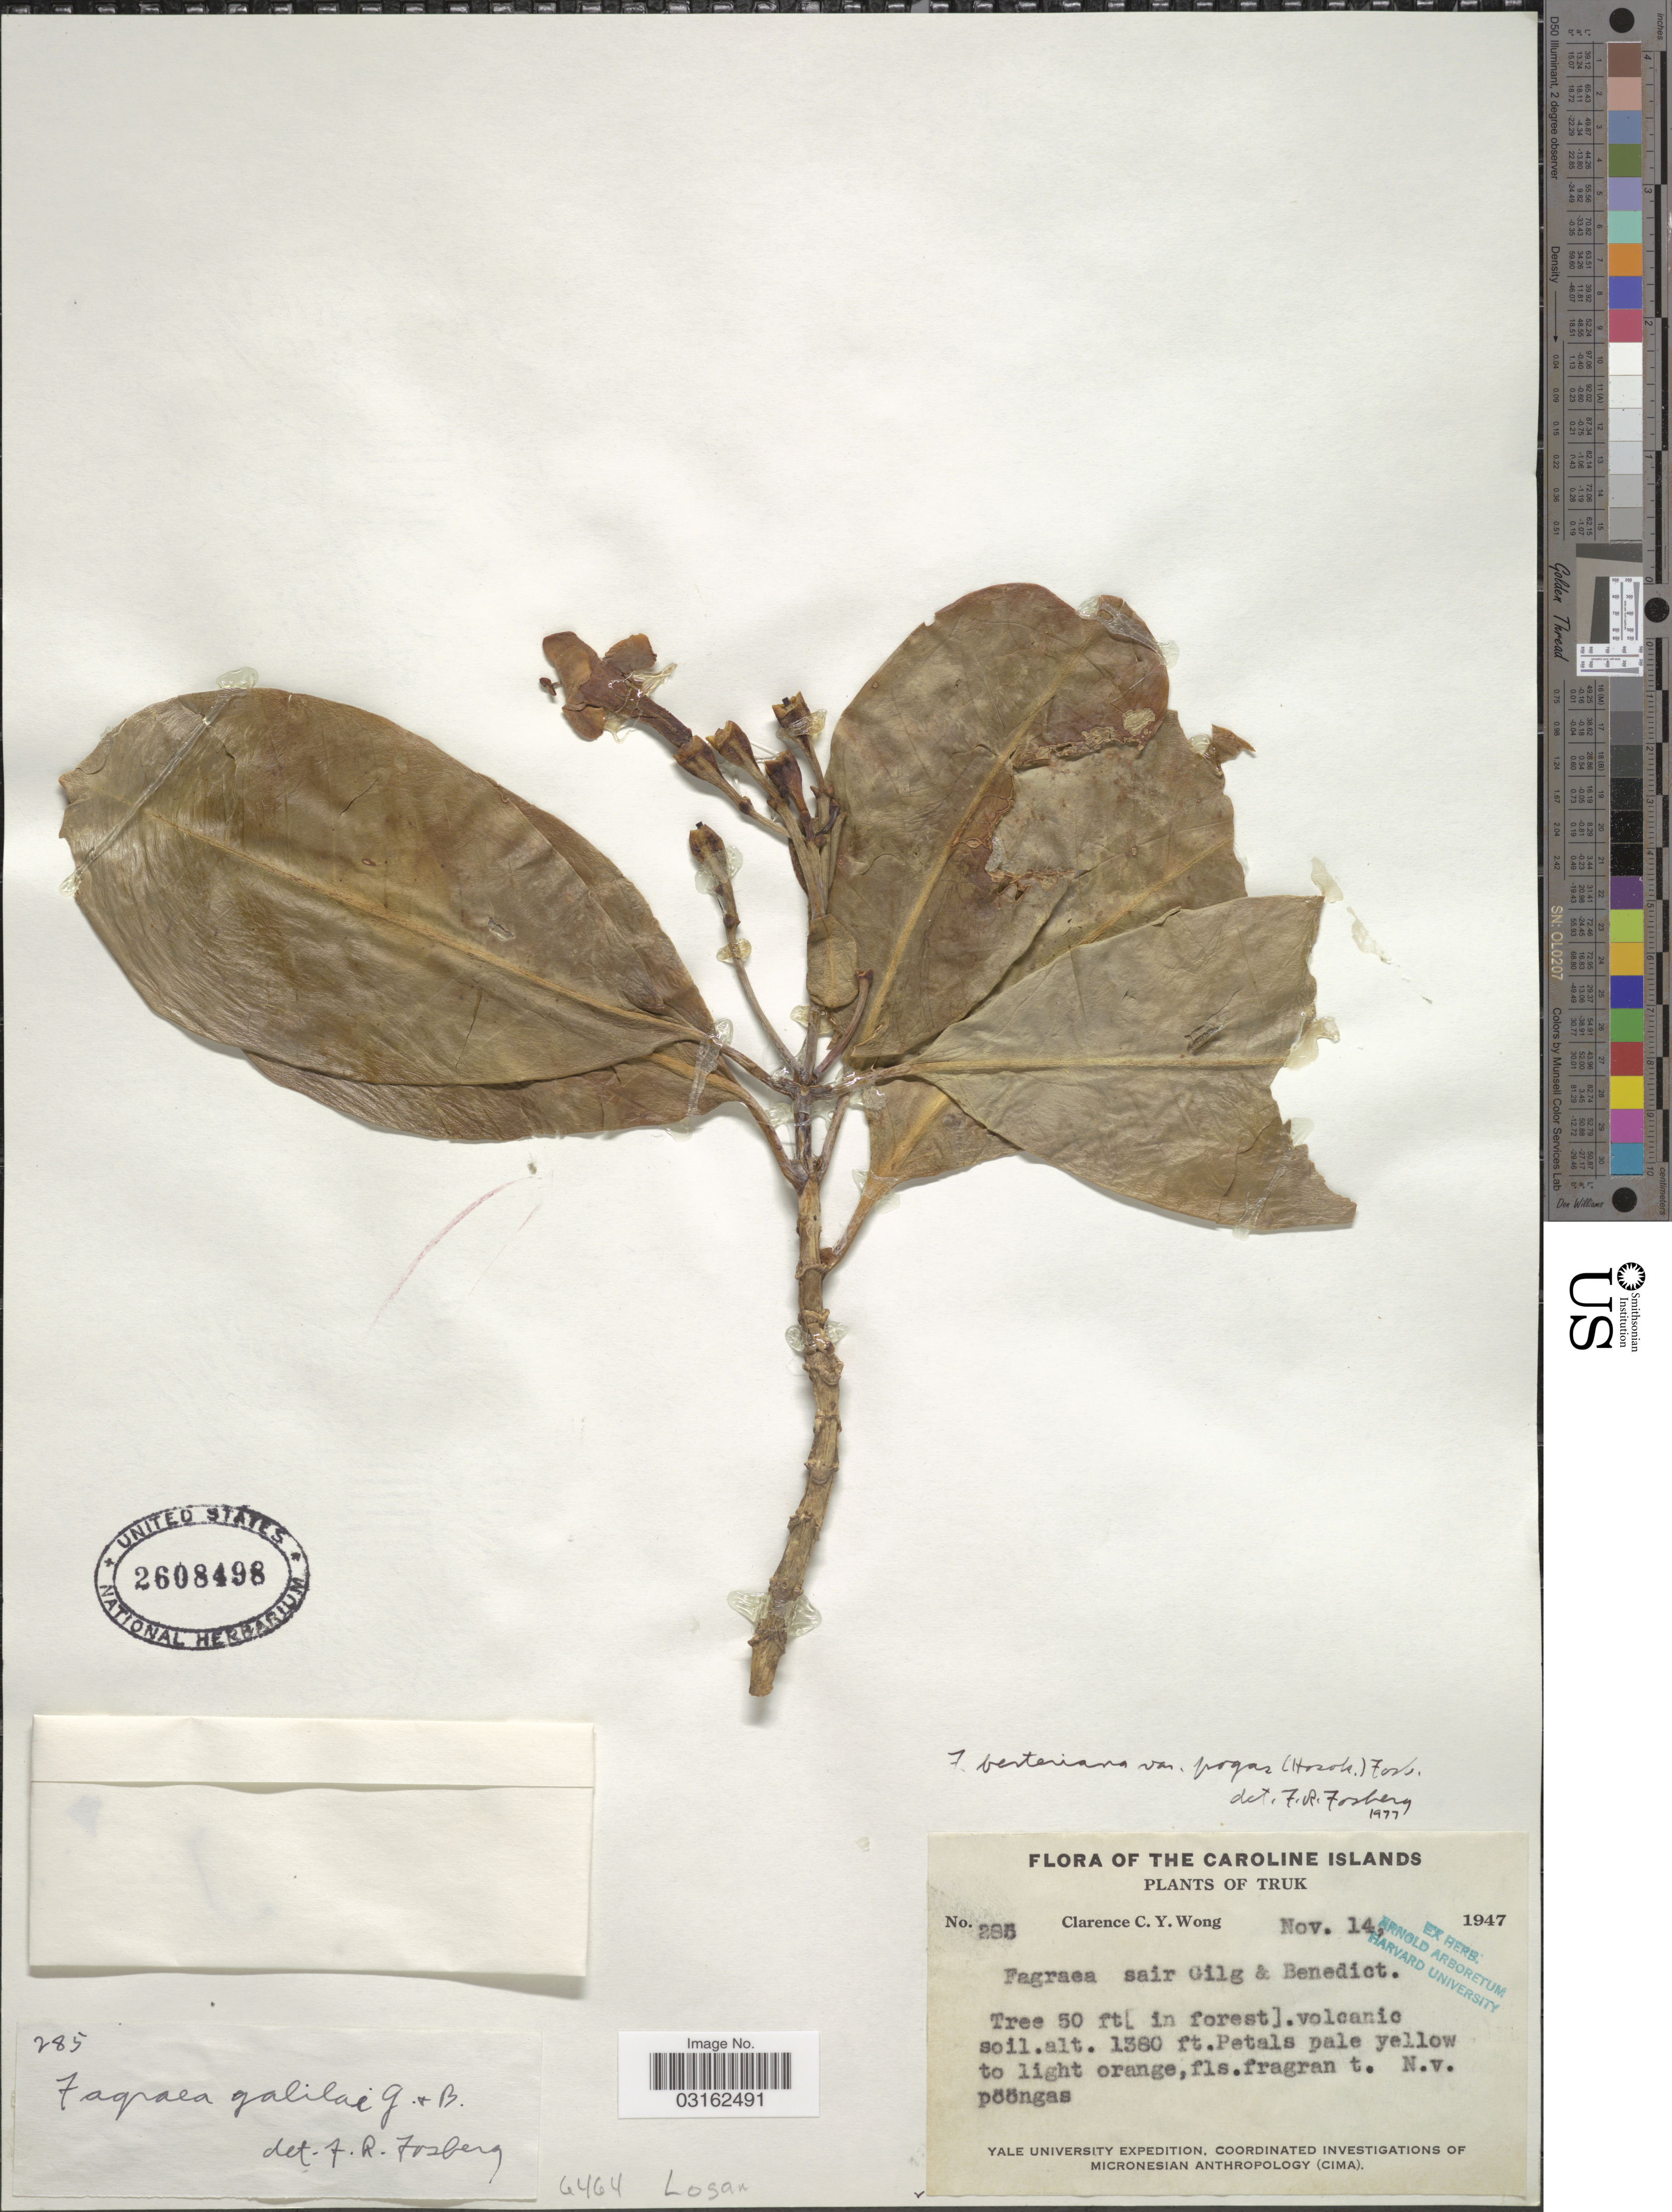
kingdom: Plantae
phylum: Tracheophyta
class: Magnoliopsida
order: Gentianales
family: Gentianaceae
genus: Fagraea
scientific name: Fagraea berteroana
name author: A. Gray ex Benth.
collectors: C. Wong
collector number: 285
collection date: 1947-11-14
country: Micronesia, Federated States of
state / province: Truk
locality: The Caroline Islands.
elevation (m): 421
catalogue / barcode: US 2608498